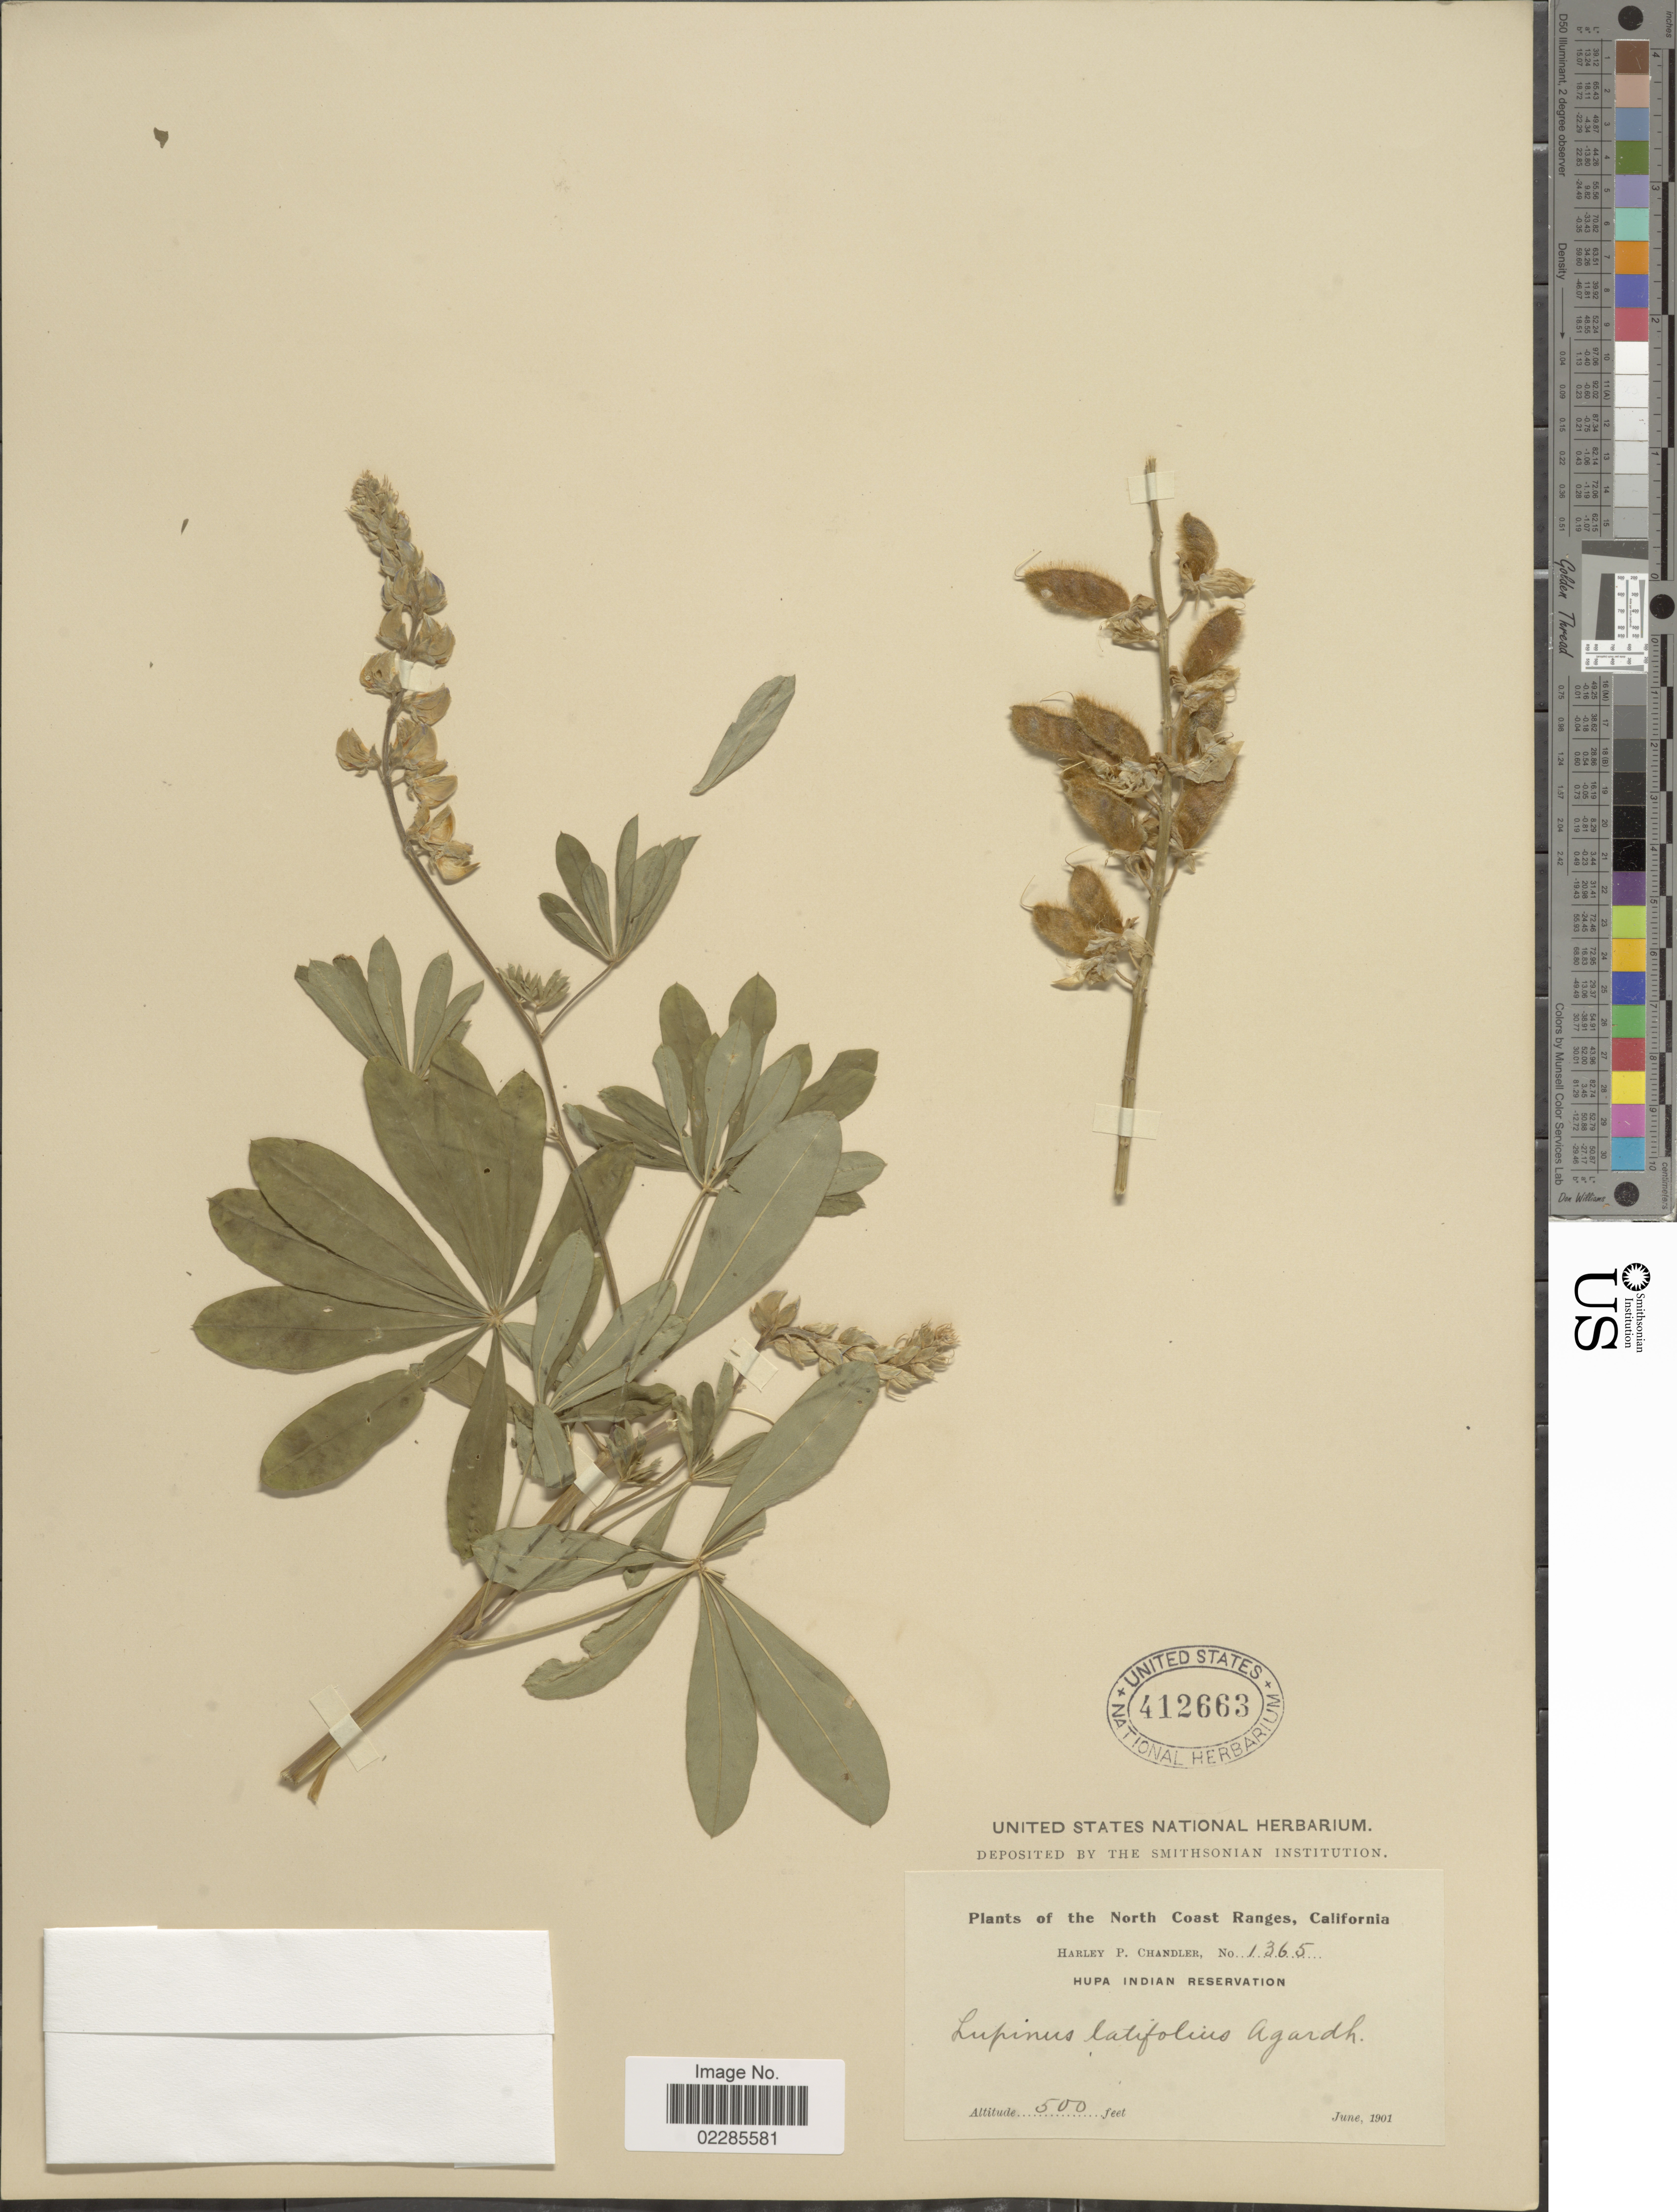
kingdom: Plantae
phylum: Tracheophyta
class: Magnoliopsida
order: Fabales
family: Fabaceae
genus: Lupinus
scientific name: Lupinus latifolius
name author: Lindl. ex J. Agardh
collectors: H. Chandler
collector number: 1365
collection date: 1901-06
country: United States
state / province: California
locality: The North Coast Ranges, Hupa Indian Reservation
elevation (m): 152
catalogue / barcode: US 412663